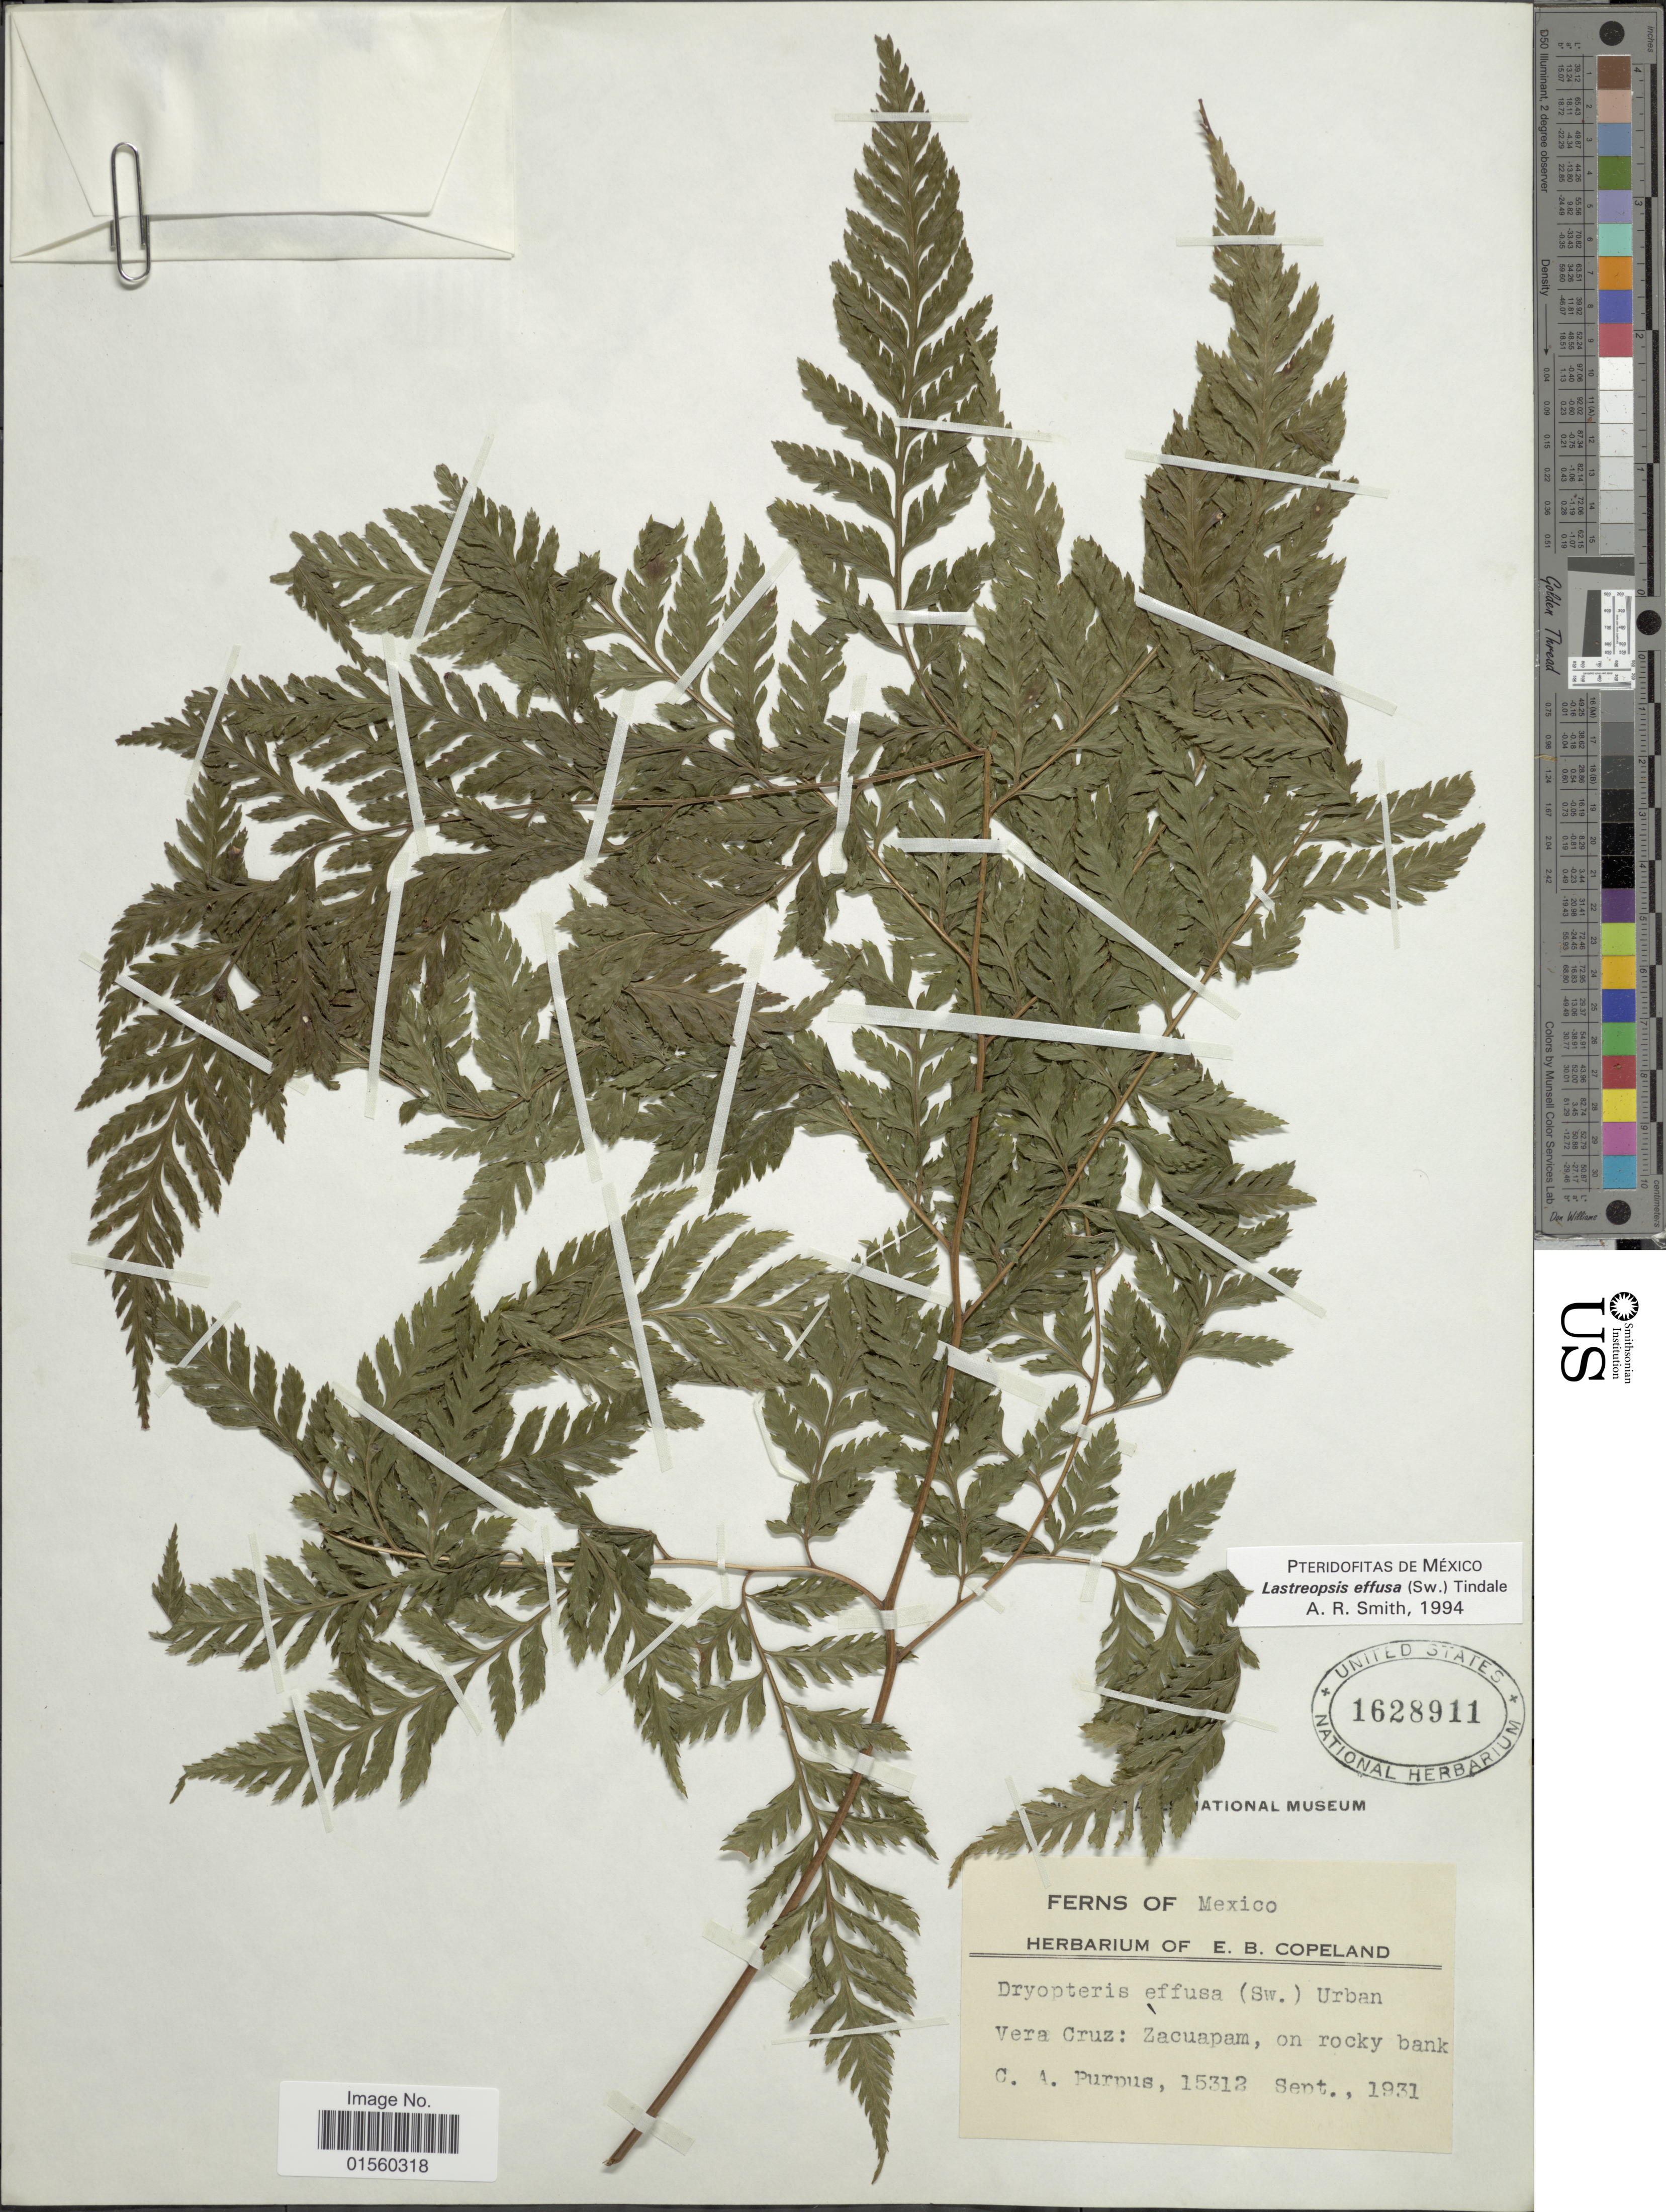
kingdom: Plantae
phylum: Tracheophyta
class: Polypodiopsida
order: Polypodiales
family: Dryopteridaceae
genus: Parapolystichum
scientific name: Parapolystichum effusum var. effusum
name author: (Sw.) Ching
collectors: C. A. Purpus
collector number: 15312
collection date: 1931-09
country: Mexico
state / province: Veracruz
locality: Vera Cruz: Zacuapam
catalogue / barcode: US 1628911